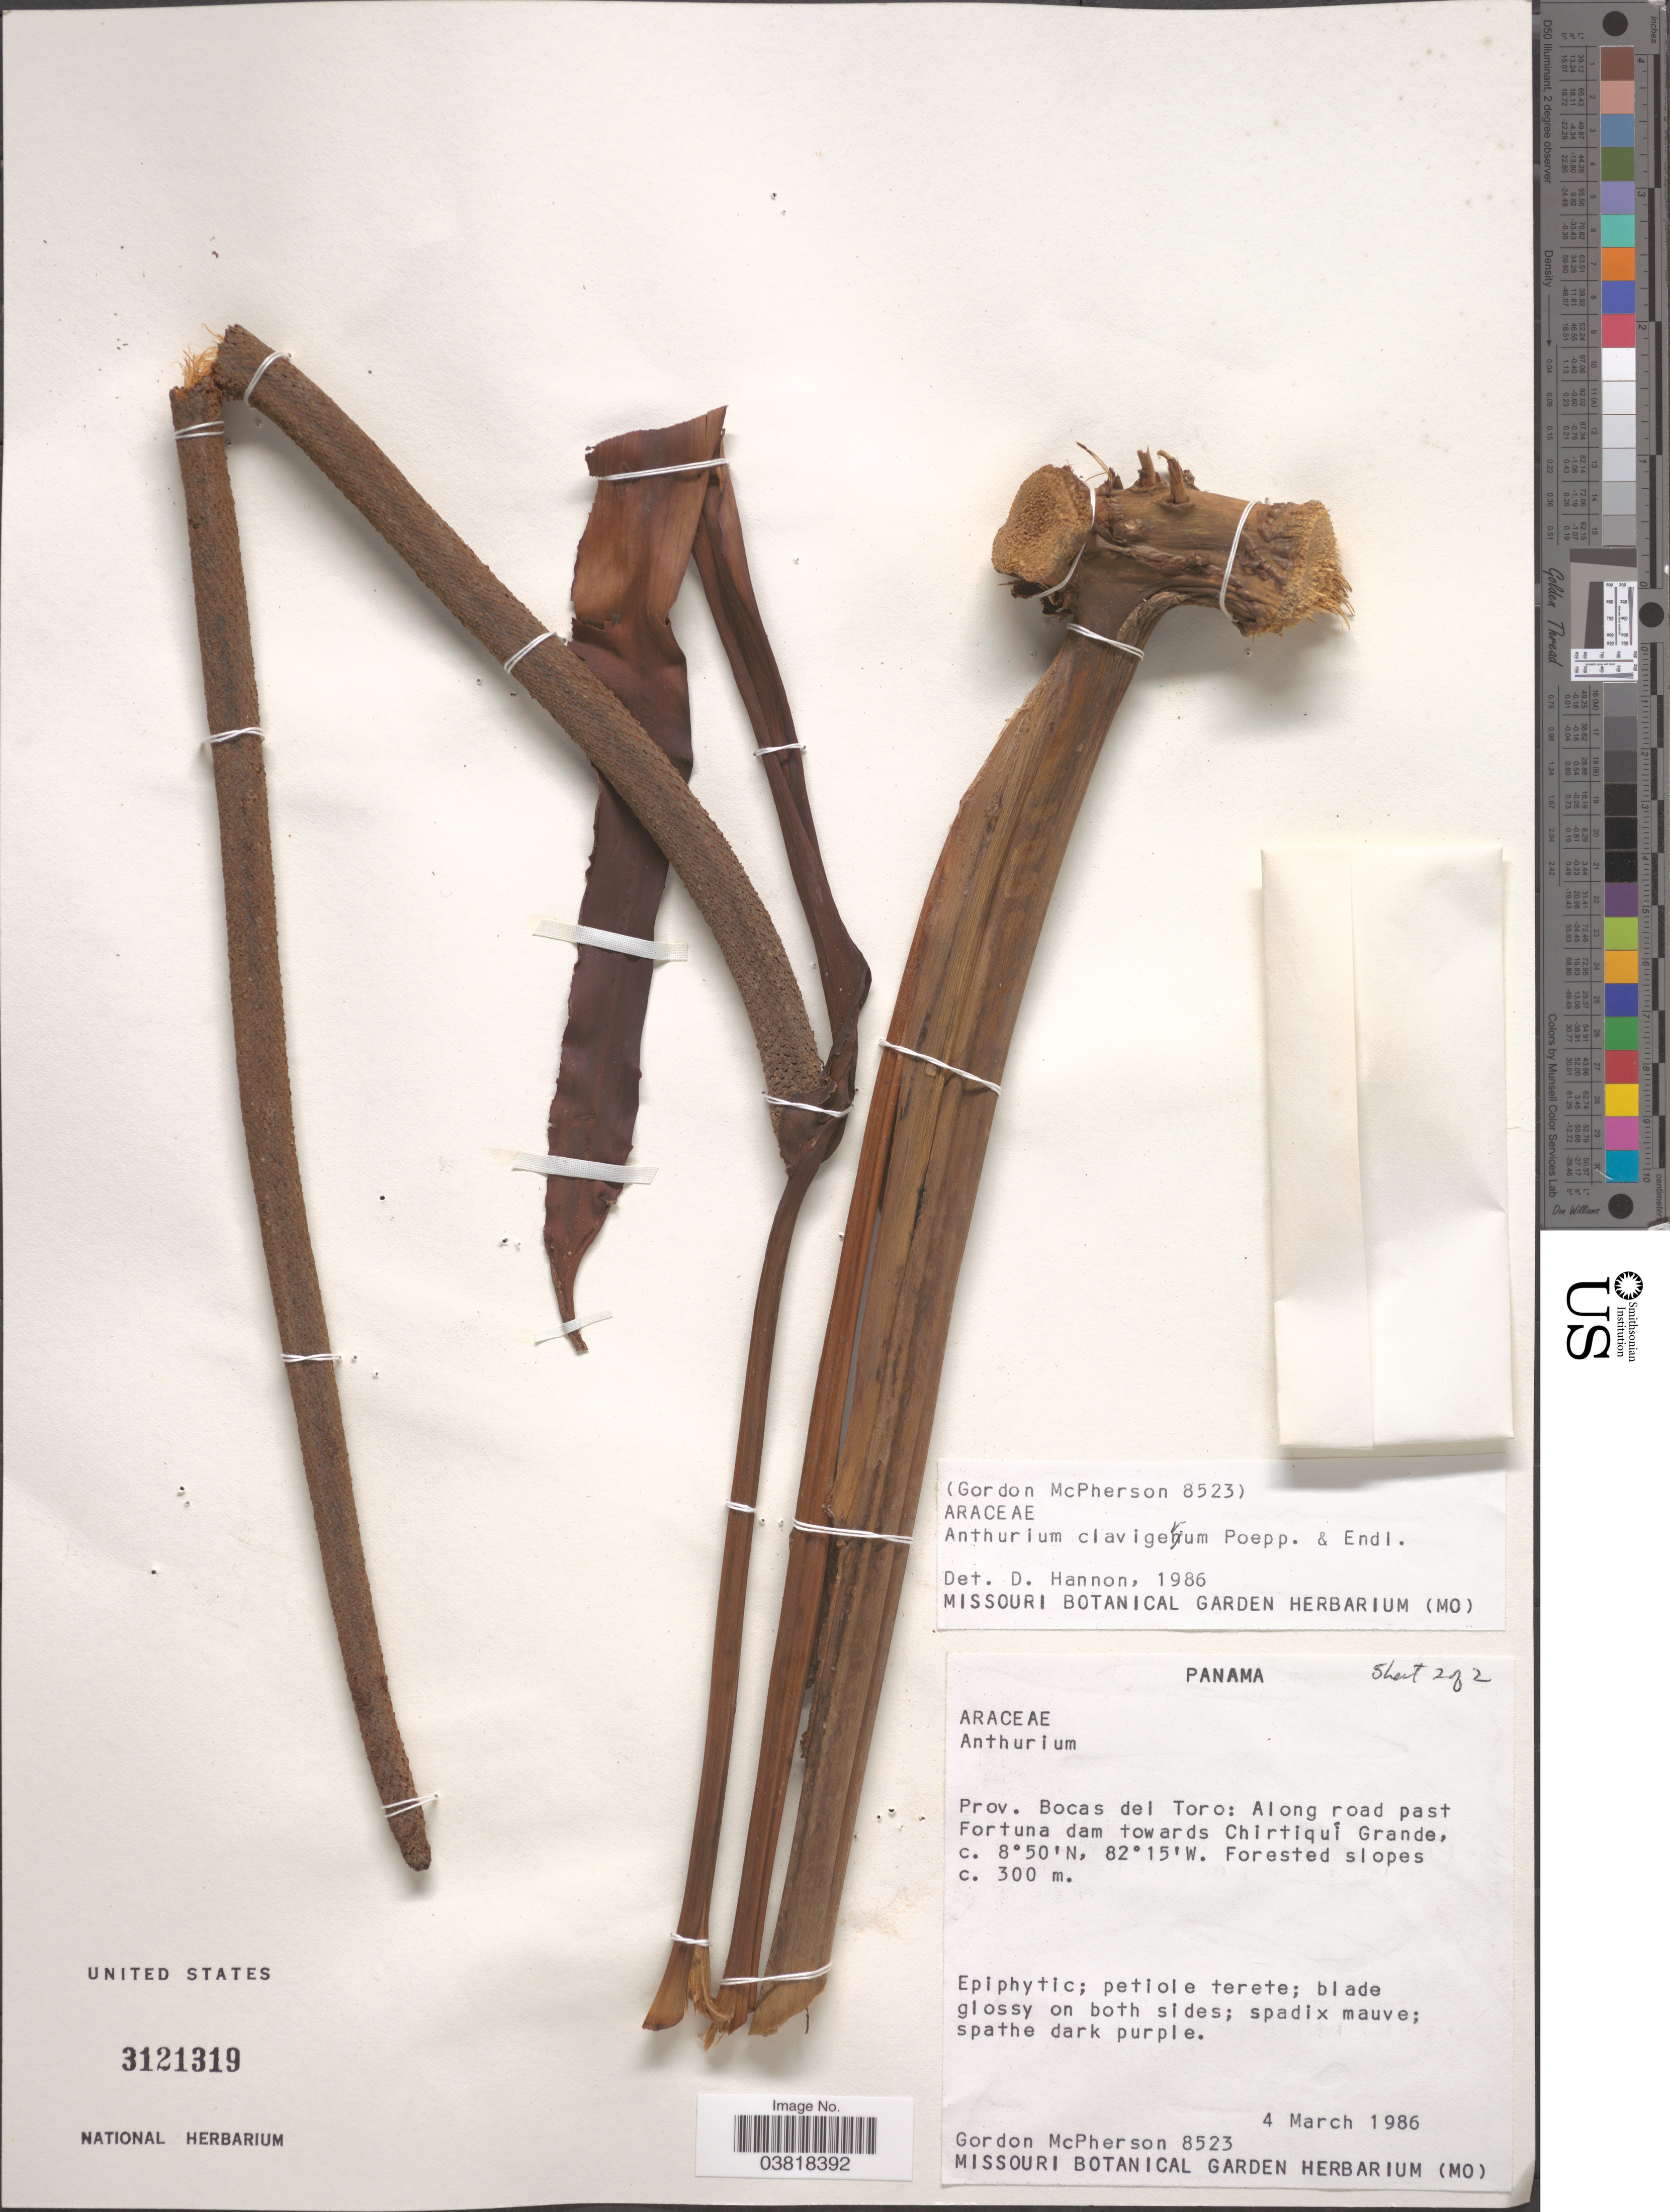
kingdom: Plantae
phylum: Tracheophyta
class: Liliopsida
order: Alismatales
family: Araceae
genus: Anthurium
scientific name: Anthurium clavigerum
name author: Poepp. & Endl.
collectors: G. D. McPherson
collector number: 8523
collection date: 1986-03-04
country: Panama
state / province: Bocas del Toro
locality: Along road past Fortuna dam towards Chirtiquí Grande.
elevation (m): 300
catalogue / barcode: US 3121319